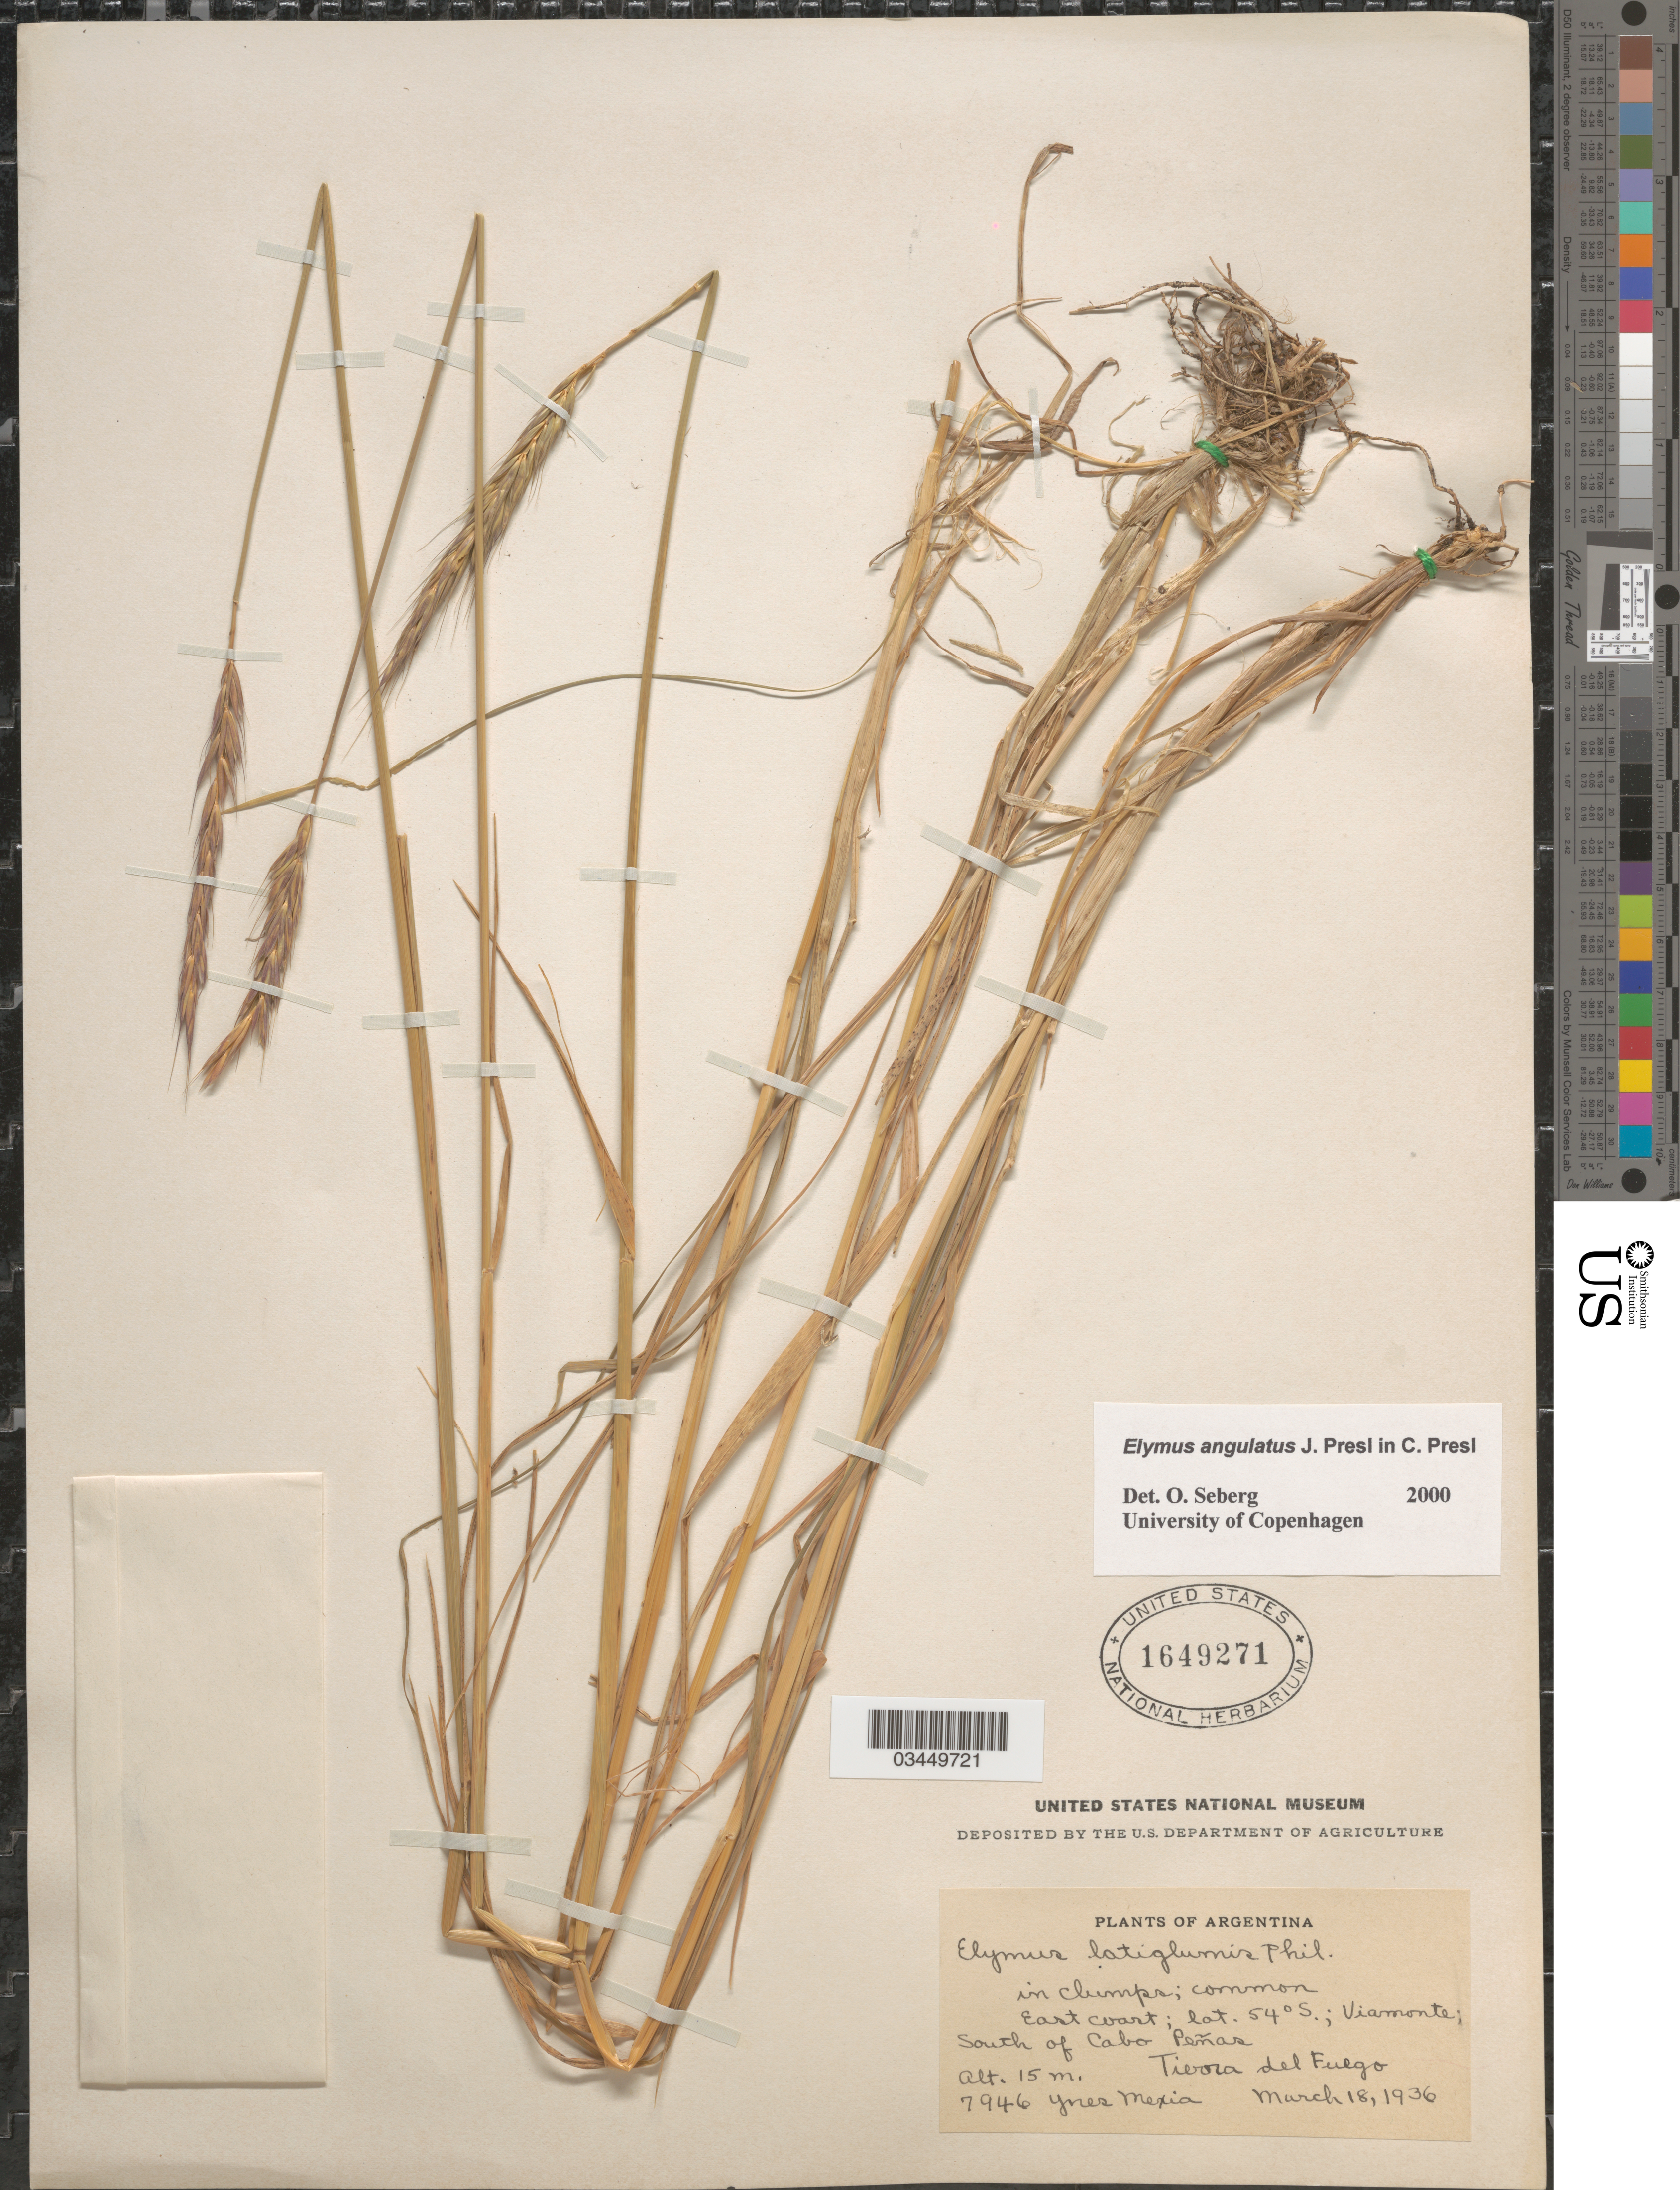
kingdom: Plantae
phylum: Tracheophyta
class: Liliopsida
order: Poales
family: Poaceae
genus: Elymus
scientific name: Elymus angulatus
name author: J. Presl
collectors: Y. Mexia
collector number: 7946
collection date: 1936-03-18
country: Argentina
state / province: Tierra del Fuego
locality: East coast. Viamonte; South of Cabo Peñas.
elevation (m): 15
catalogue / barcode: US 1649271